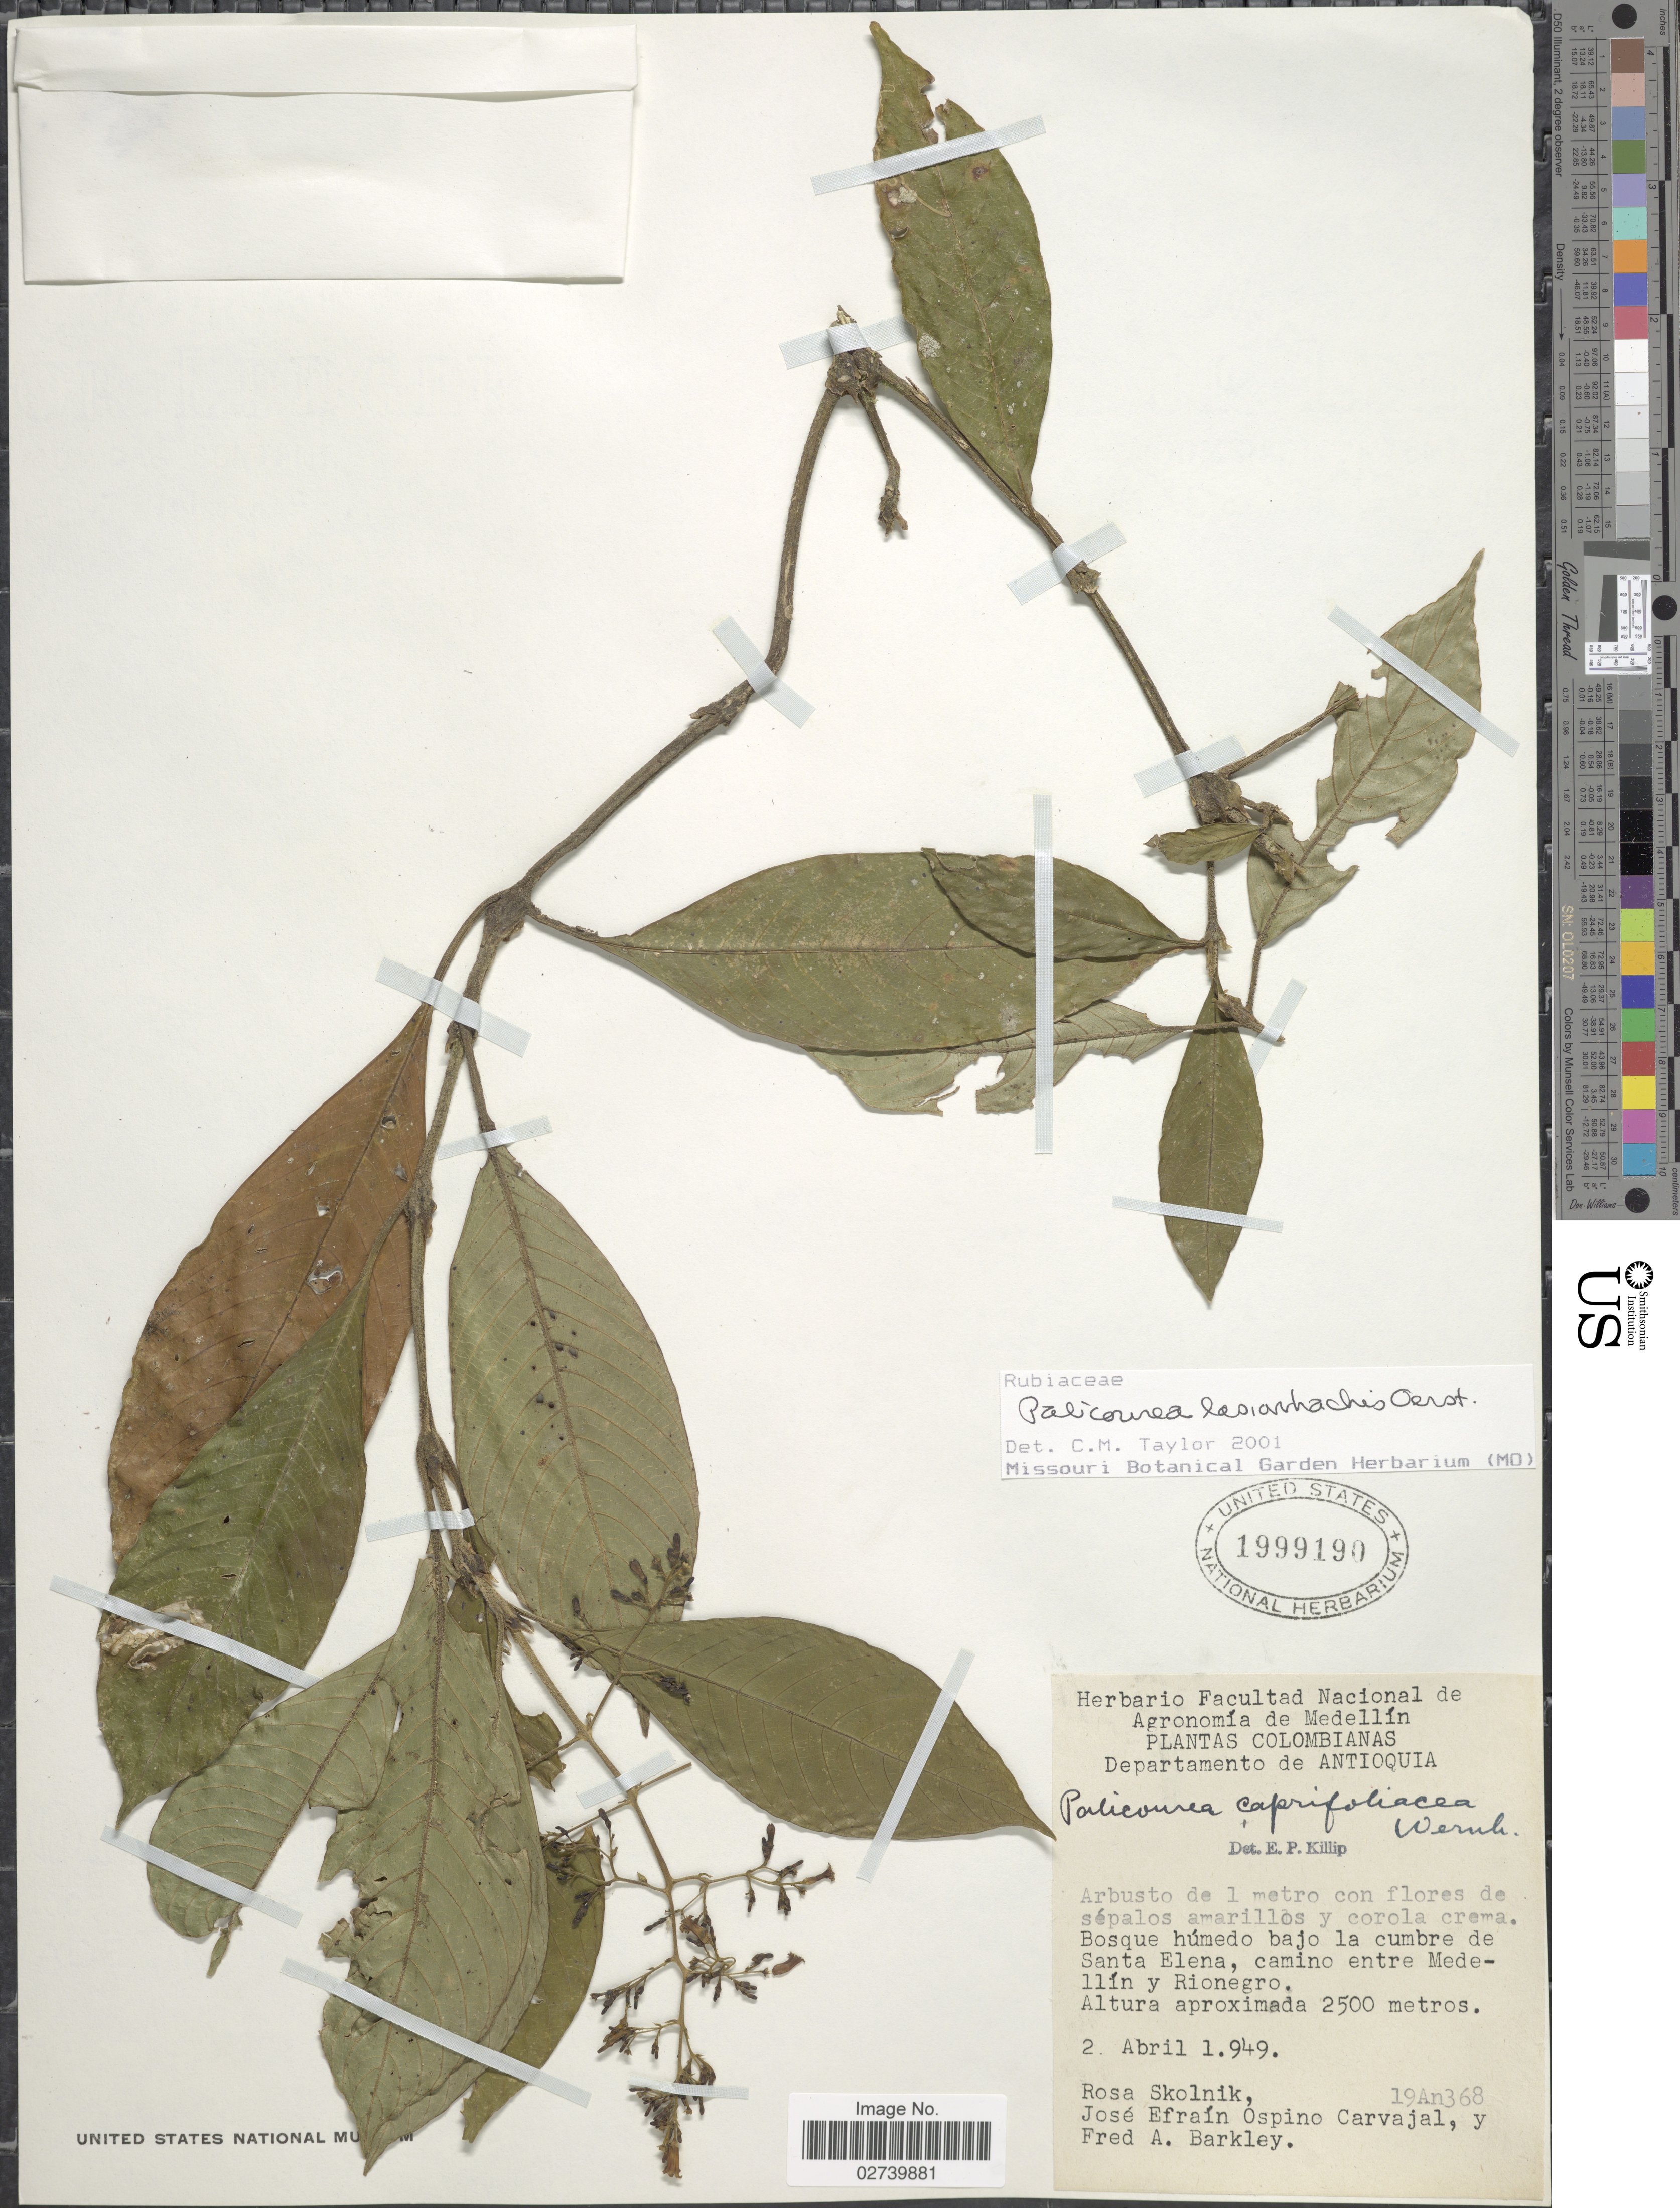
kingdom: Plantae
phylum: Tracheophyta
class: Magnoliopsida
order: Gentianales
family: Rubiaceae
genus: Palicourea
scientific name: Palicourea lasiorrhachis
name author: Oerst.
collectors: R. Skolnik, J. Ospino Carvajal & F. A. Barkley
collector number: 19An268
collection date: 1949-04-02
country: Colombia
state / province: Antioquia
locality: Bajo la cumbre de Santa Elena, camino entre Medellín y Rionegro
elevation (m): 2500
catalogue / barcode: US 1999190